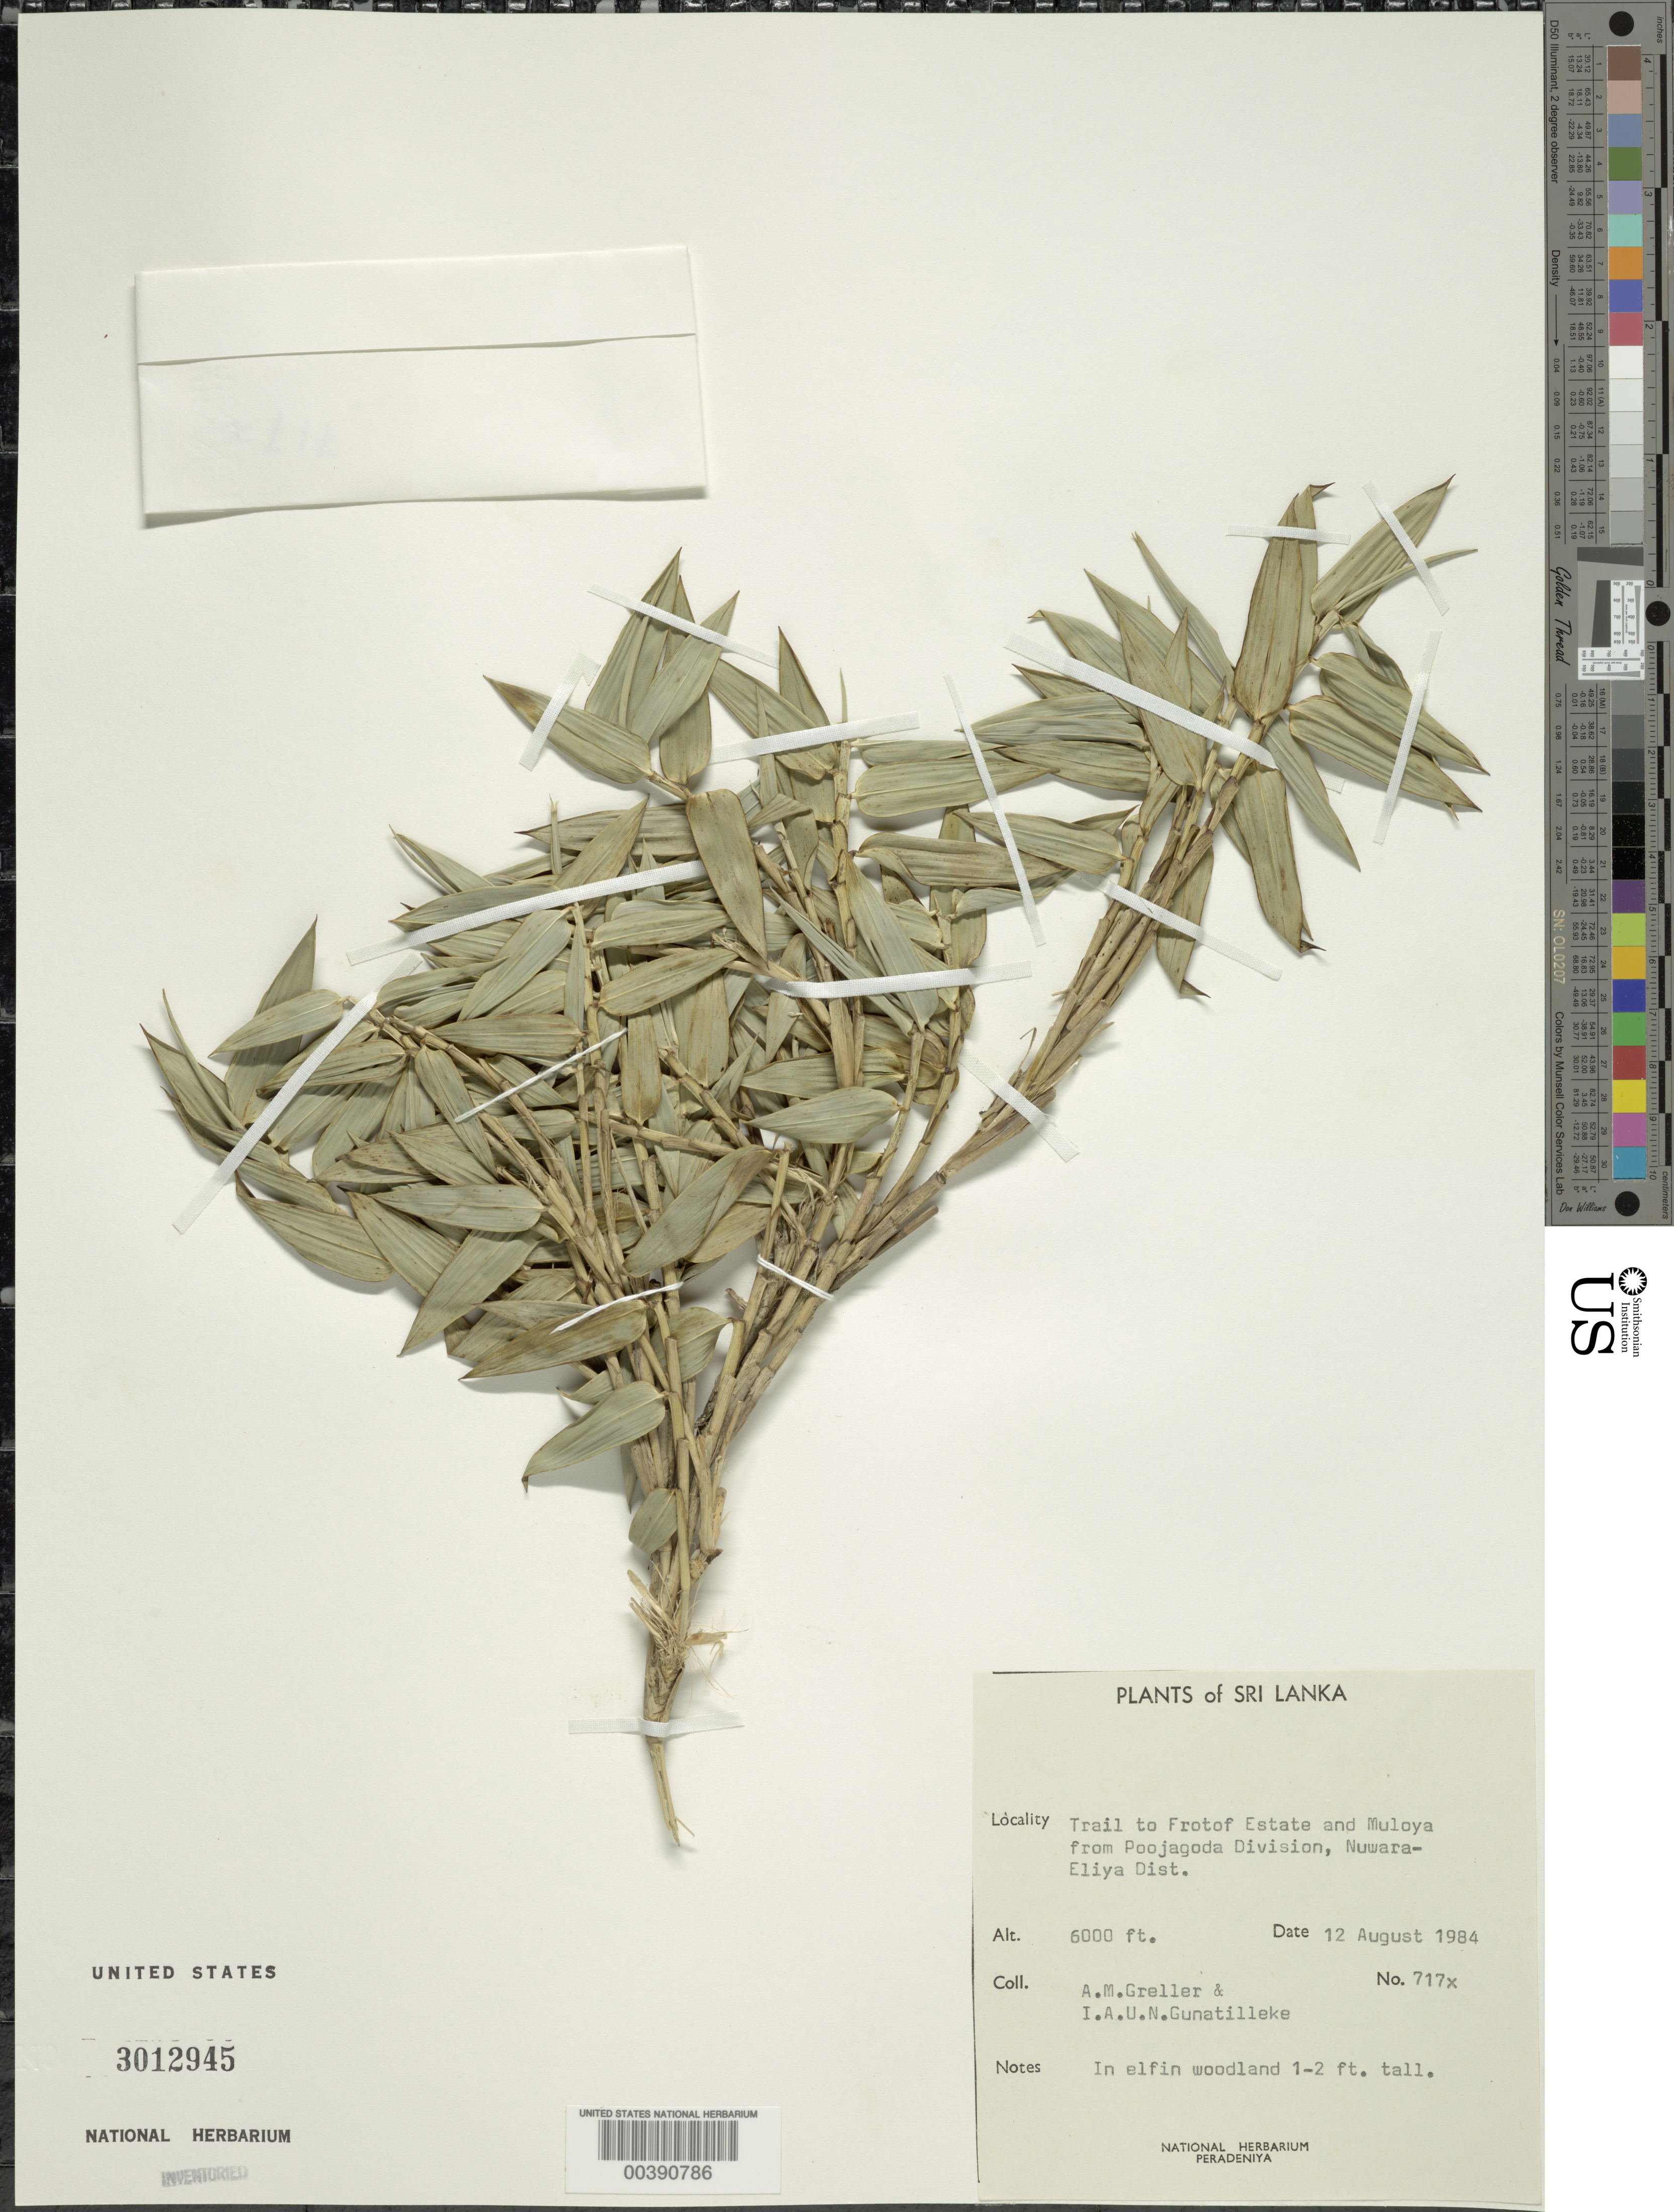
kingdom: Plantae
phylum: Tracheophyta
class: Liliopsida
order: Poales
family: Poaceae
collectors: A. Greller & I. Gunatilleke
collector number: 717 X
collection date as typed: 12 Aug 1984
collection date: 1984-08-12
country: Sri Lanka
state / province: Central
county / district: Nuwara Eliya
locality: Poojagoda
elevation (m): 1830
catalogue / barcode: US 3012945